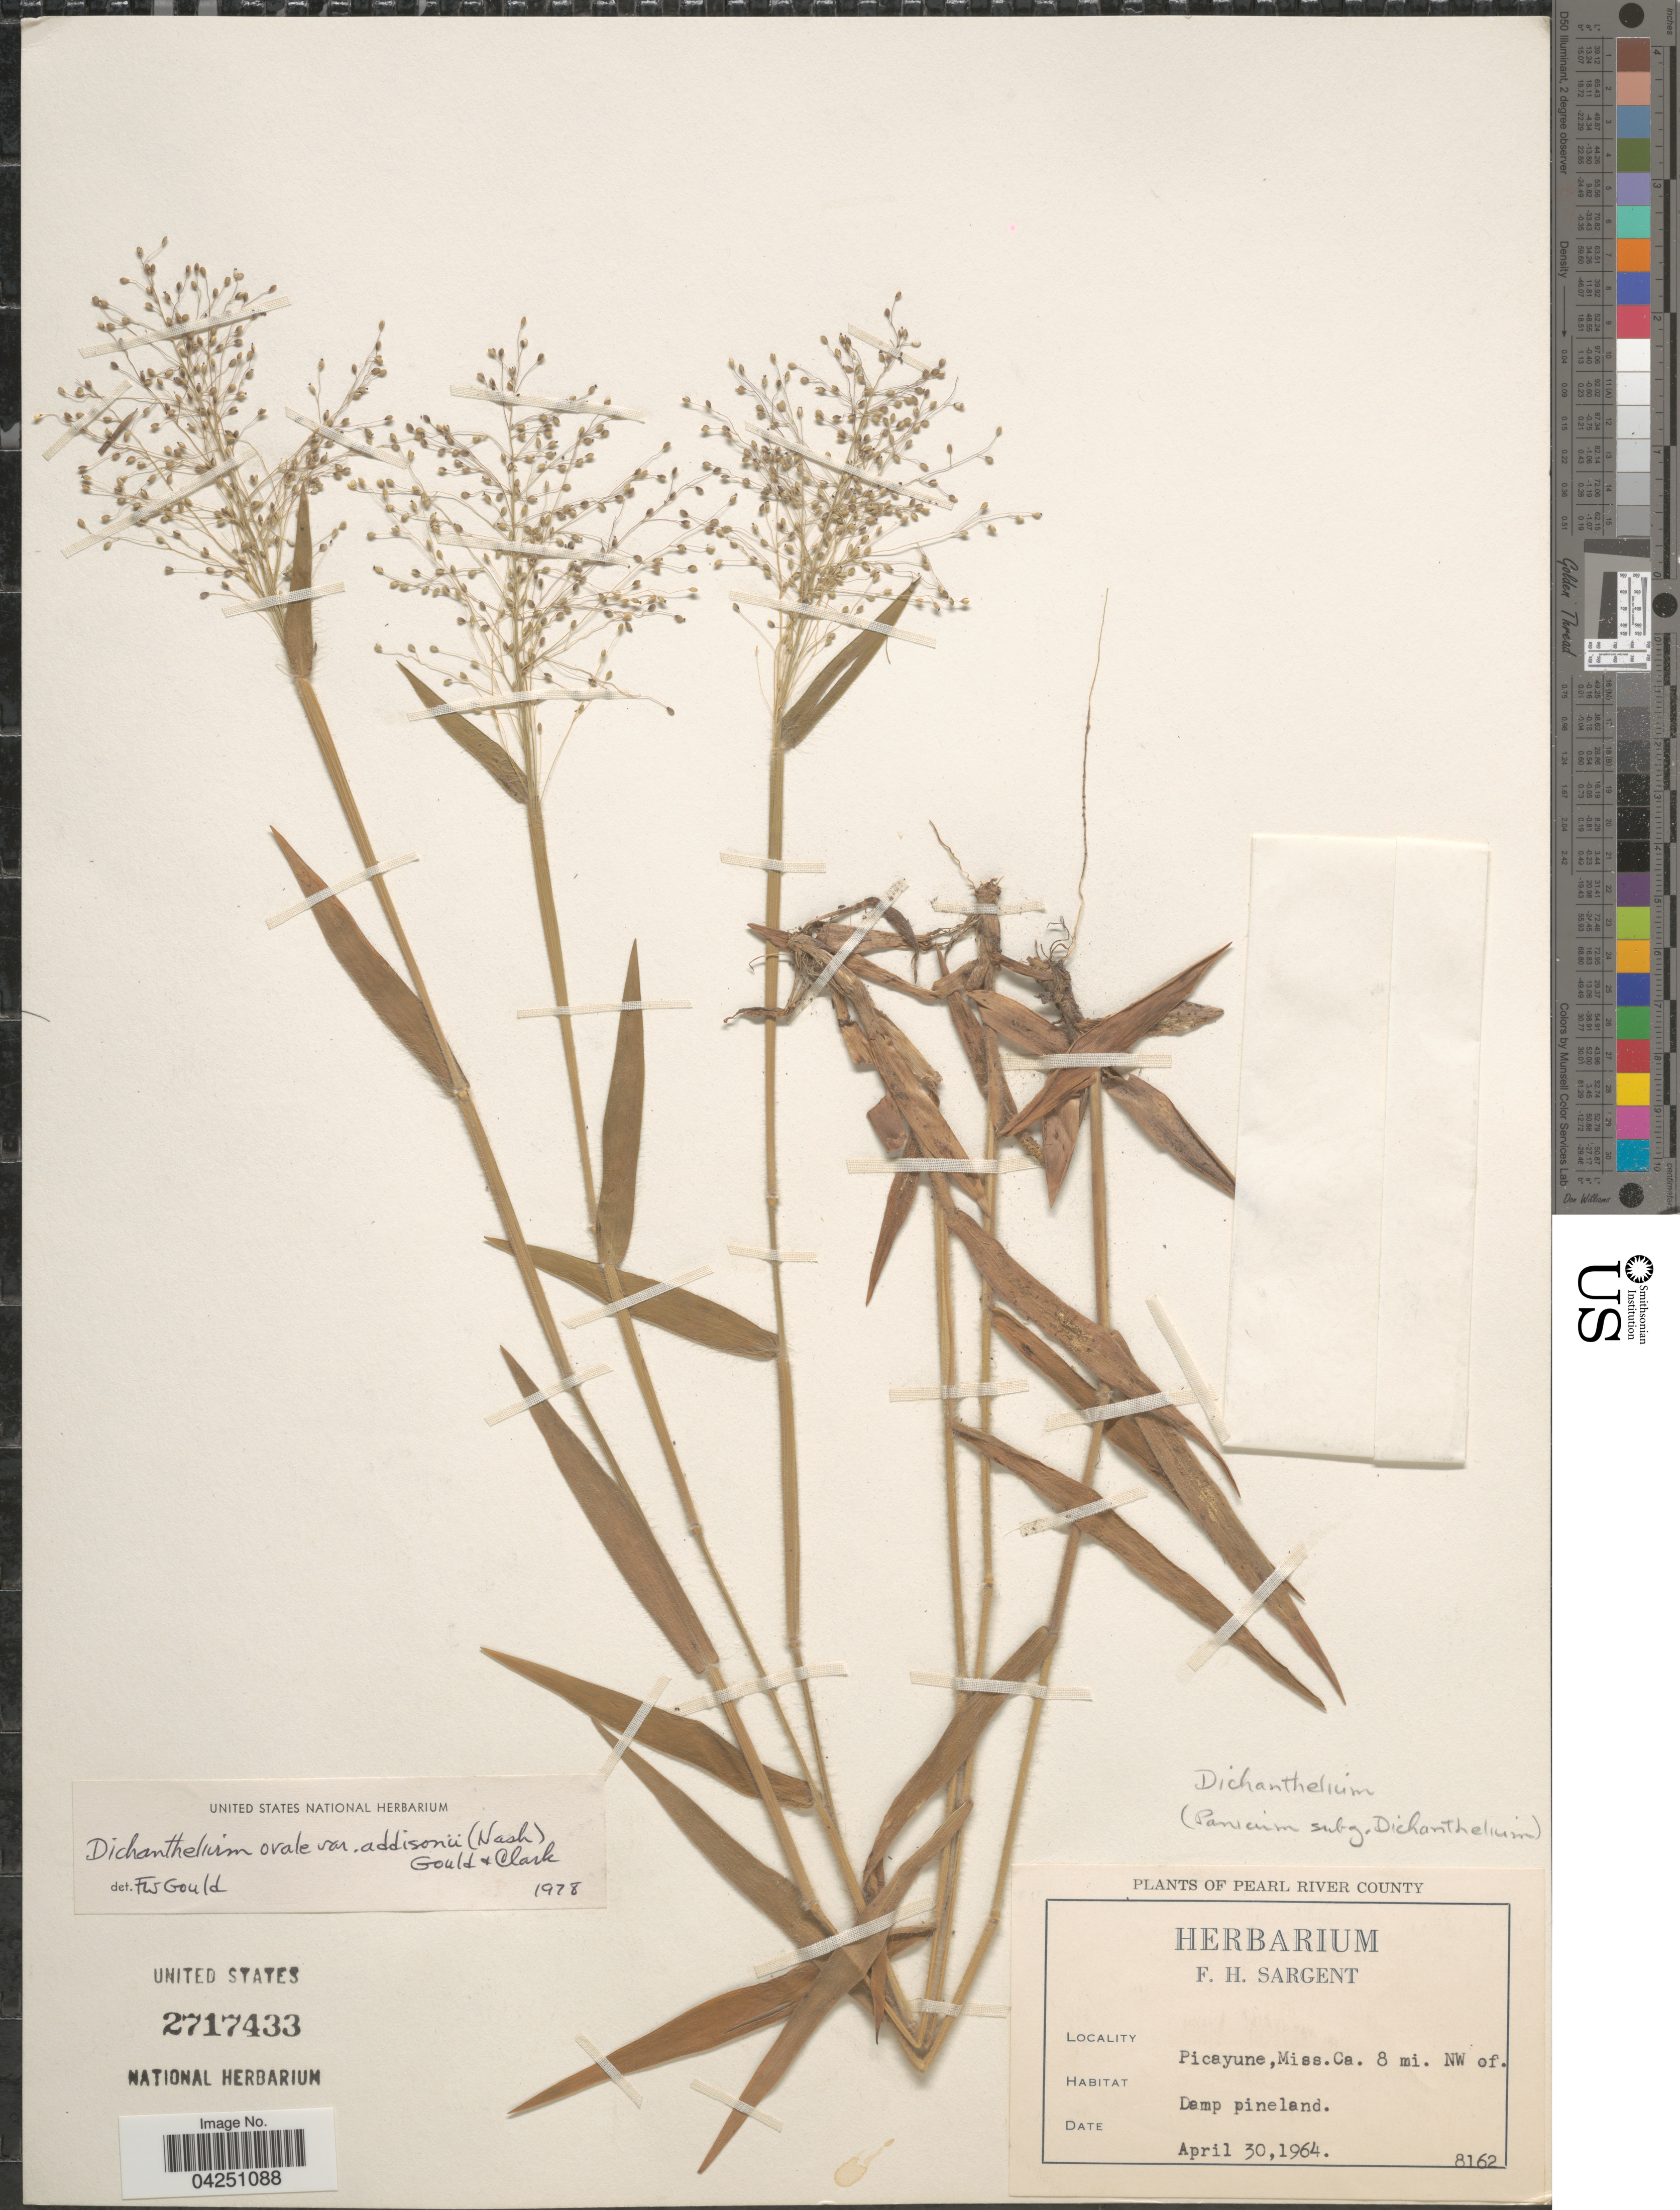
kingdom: Plantae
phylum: Tracheophyta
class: Liliopsida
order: Poales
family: Poaceae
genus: Dichanthelium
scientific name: Dichanthelium acuminatum var. acuminatum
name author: (Sw.) Gould & C.A. Clark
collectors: Ex herb. F. H. Sargent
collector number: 8162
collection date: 1964-04-30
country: United States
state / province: Mississippi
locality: Pearl River County. Picayune, Ca. 8 mi. NW of. Damp pineland.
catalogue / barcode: US 2717433